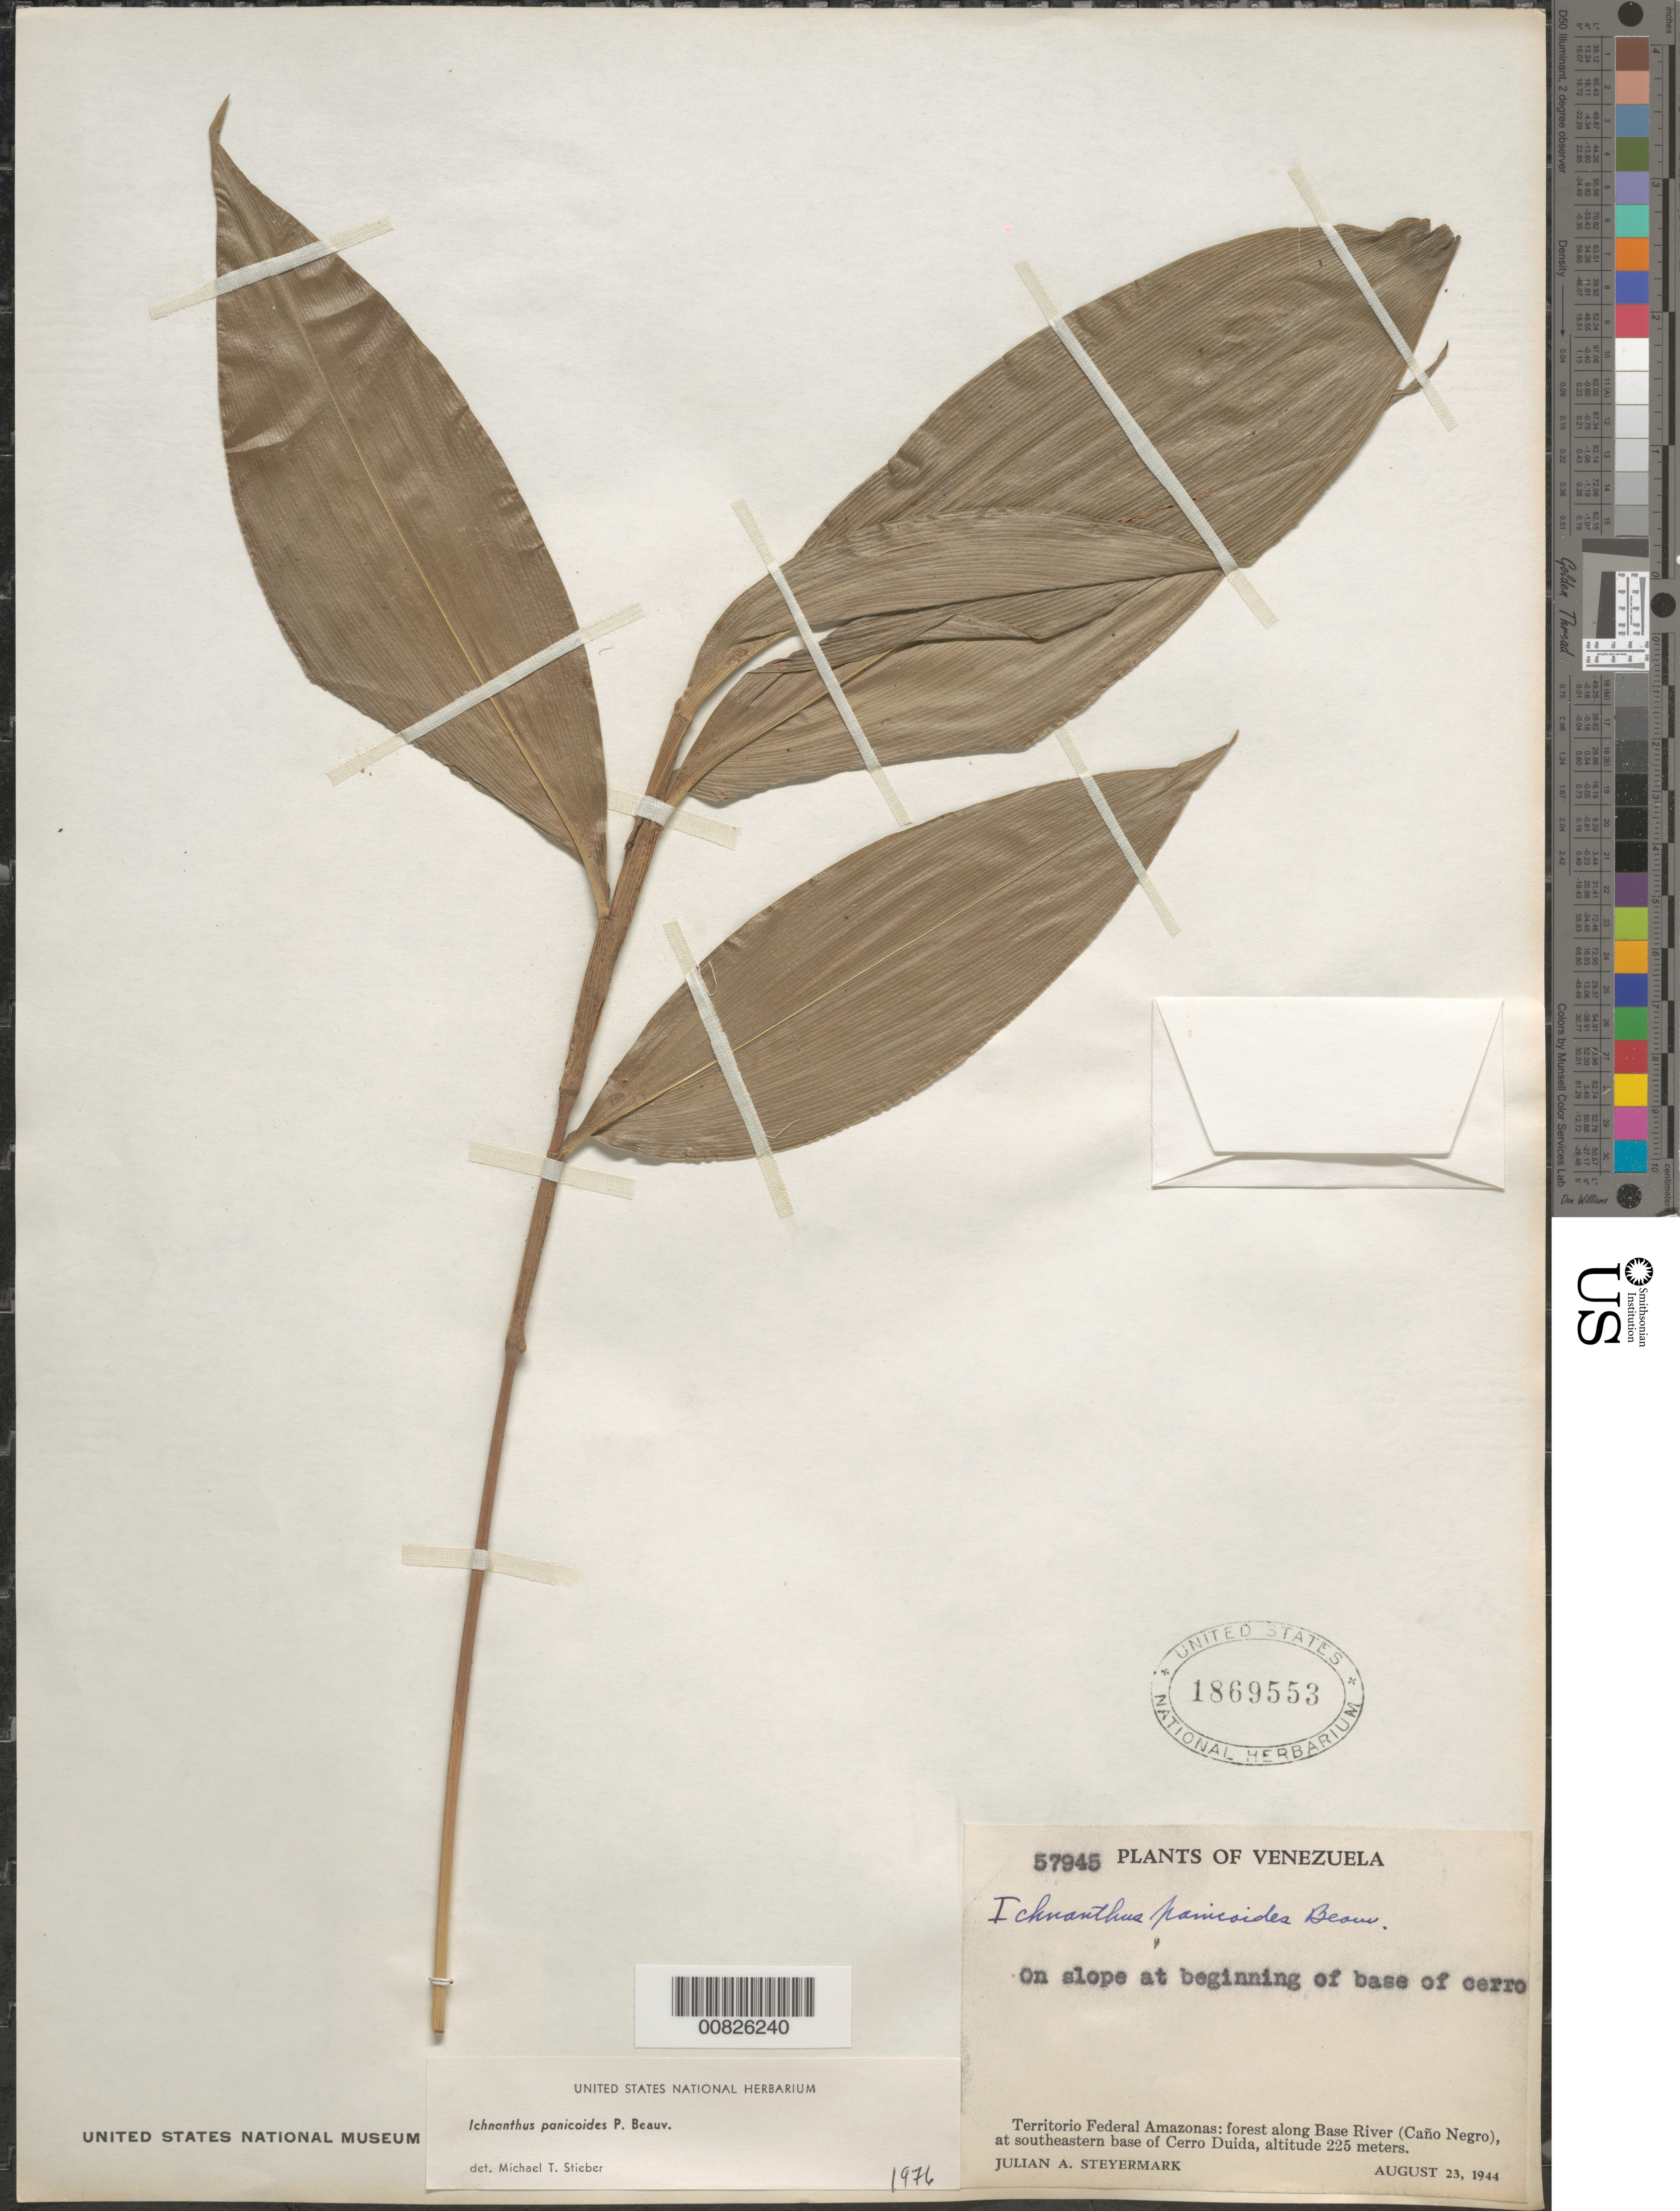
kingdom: Plantae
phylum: Tracheophyta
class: Liliopsida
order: Poales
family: Poaceae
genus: Ichnanthus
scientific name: Ichnanthus panicoides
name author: P. Beauv.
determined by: Stieber, M. T.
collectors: J. Steyermark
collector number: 57945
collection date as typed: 23-Aug-44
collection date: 1944-08-23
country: Venezuela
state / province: Amazonas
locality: Cerro Duida, SE base; Caño Negro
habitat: Forest, on slope at beginning of base of cerro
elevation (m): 225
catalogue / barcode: US 1869553